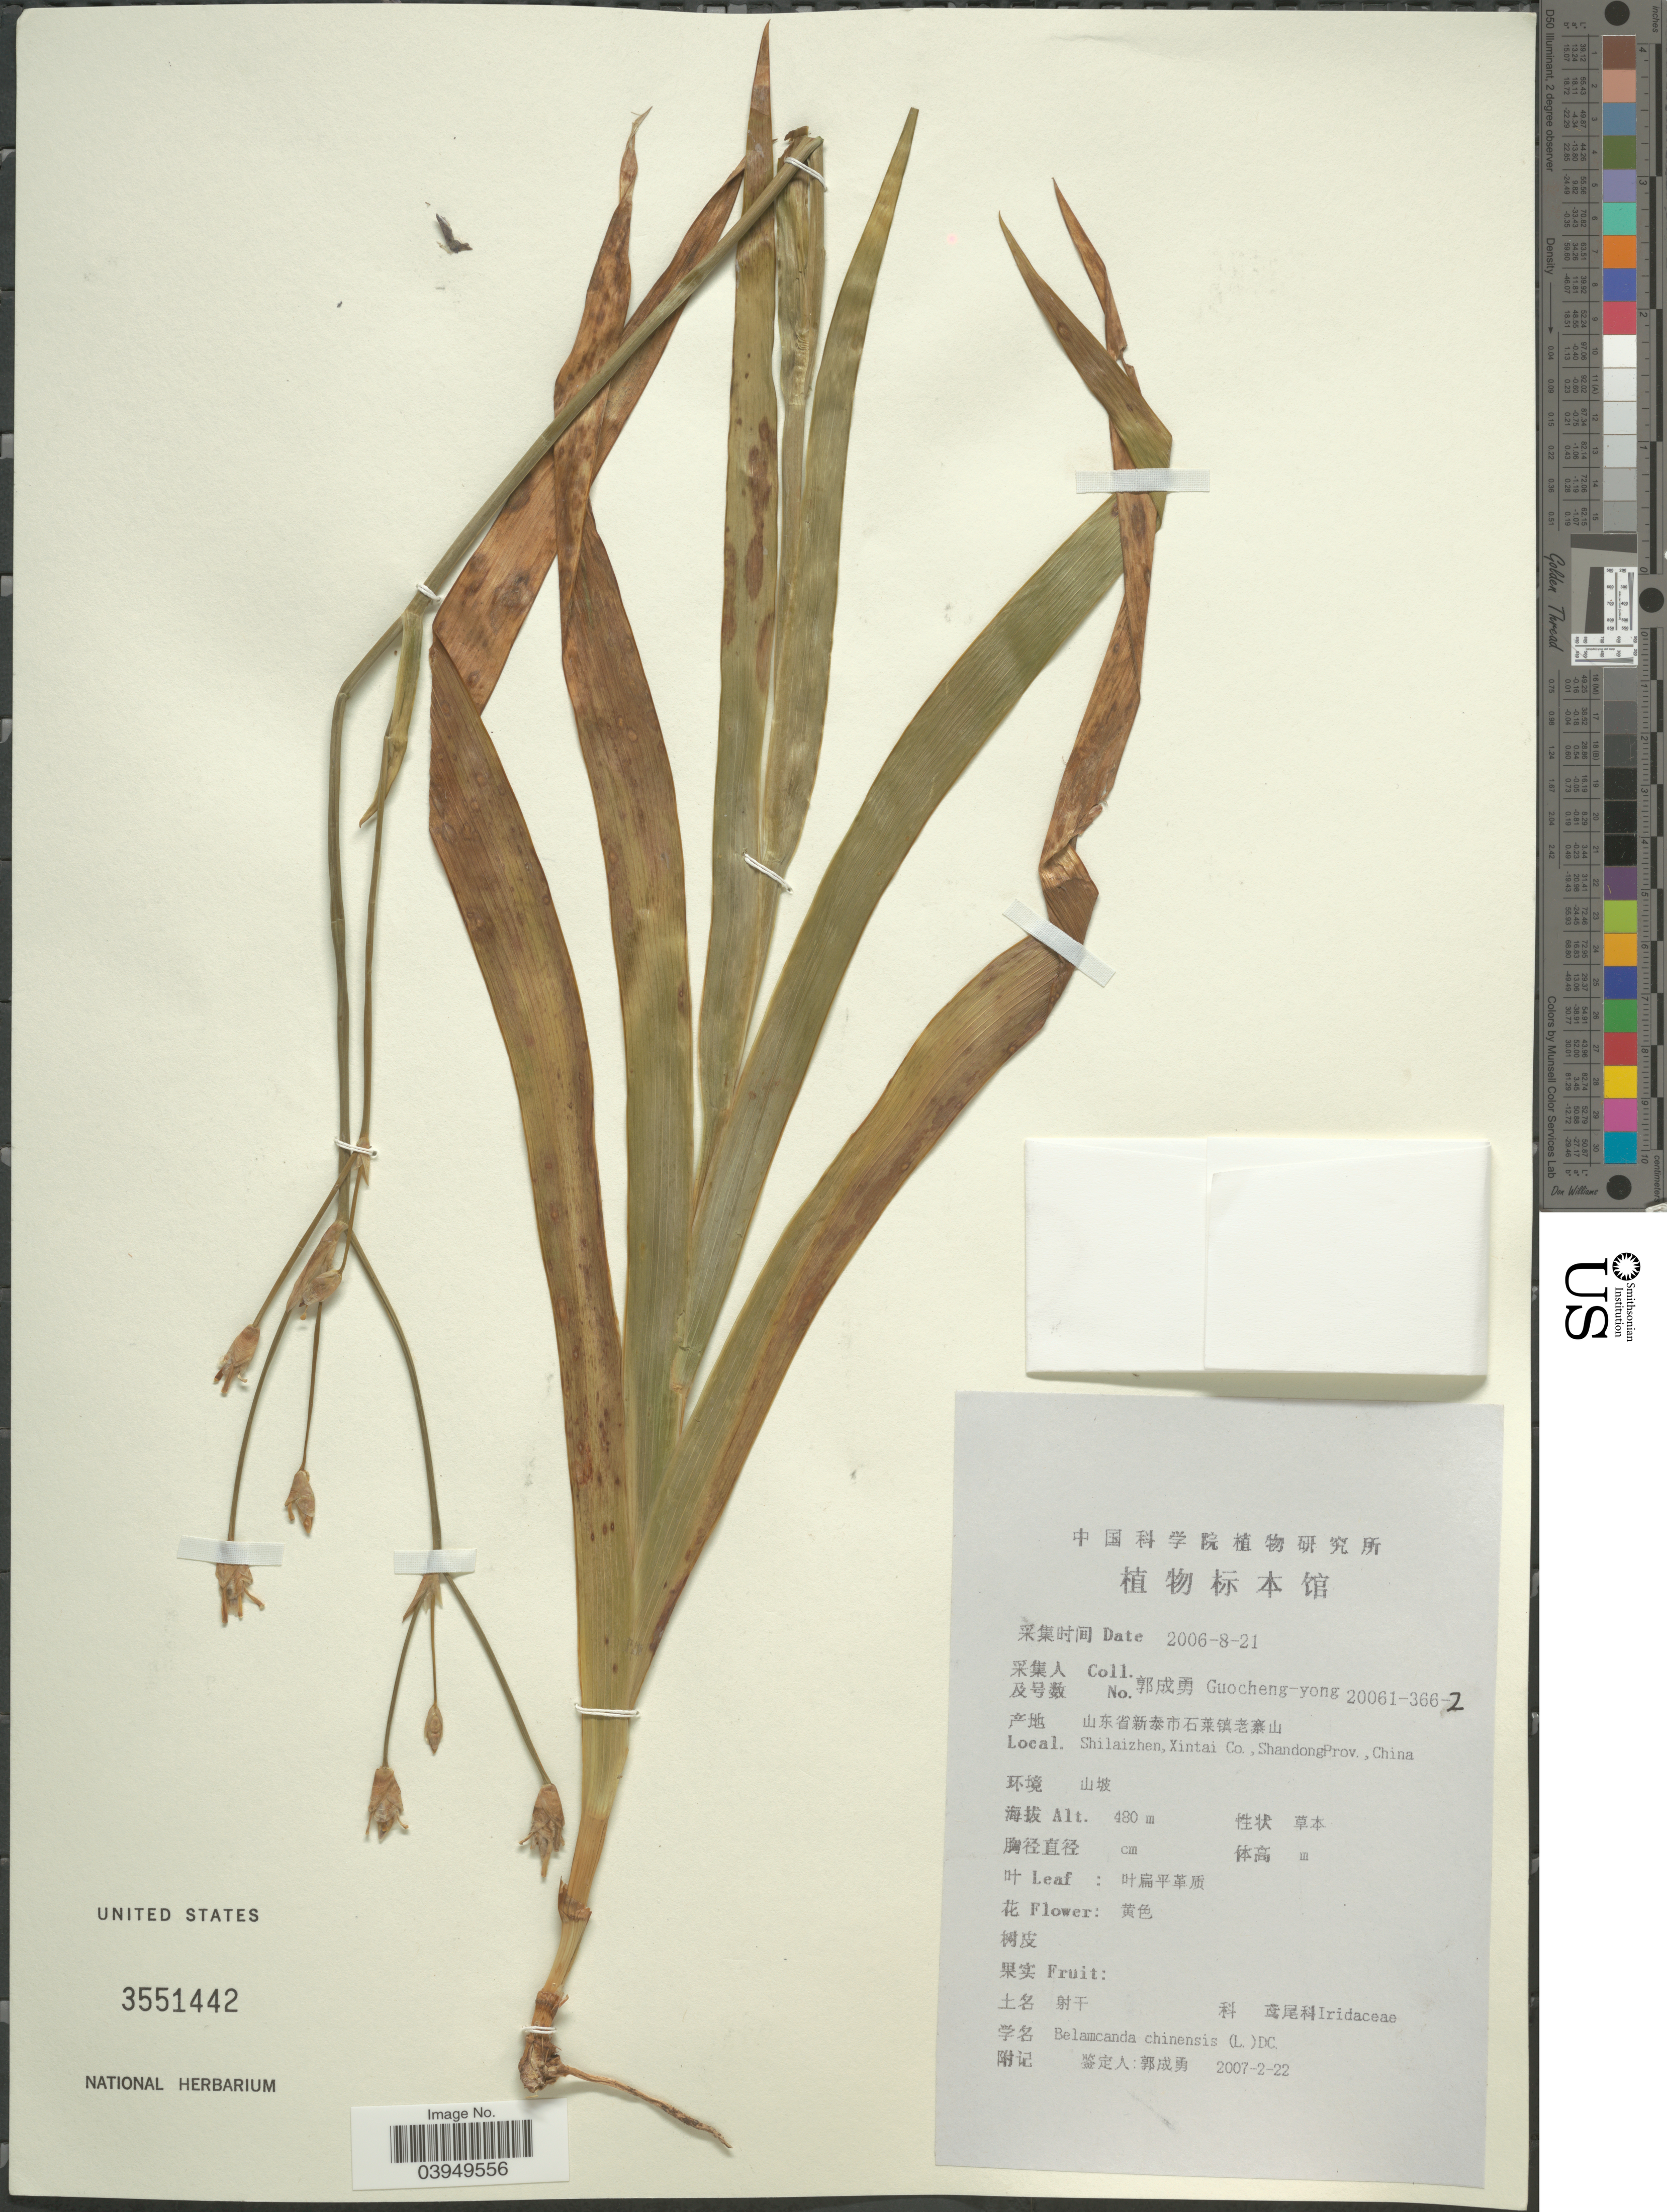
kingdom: Plantae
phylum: Tracheophyta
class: Liliopsida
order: Asparagales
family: Iridaceae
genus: Iris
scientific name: Iris chinensis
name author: Curtis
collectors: Guo cheng-yong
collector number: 20061-366-2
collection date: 2006-08-22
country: China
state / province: Shandong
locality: Shilaizhen, Xintai Co.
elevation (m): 480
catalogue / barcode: US 3551442